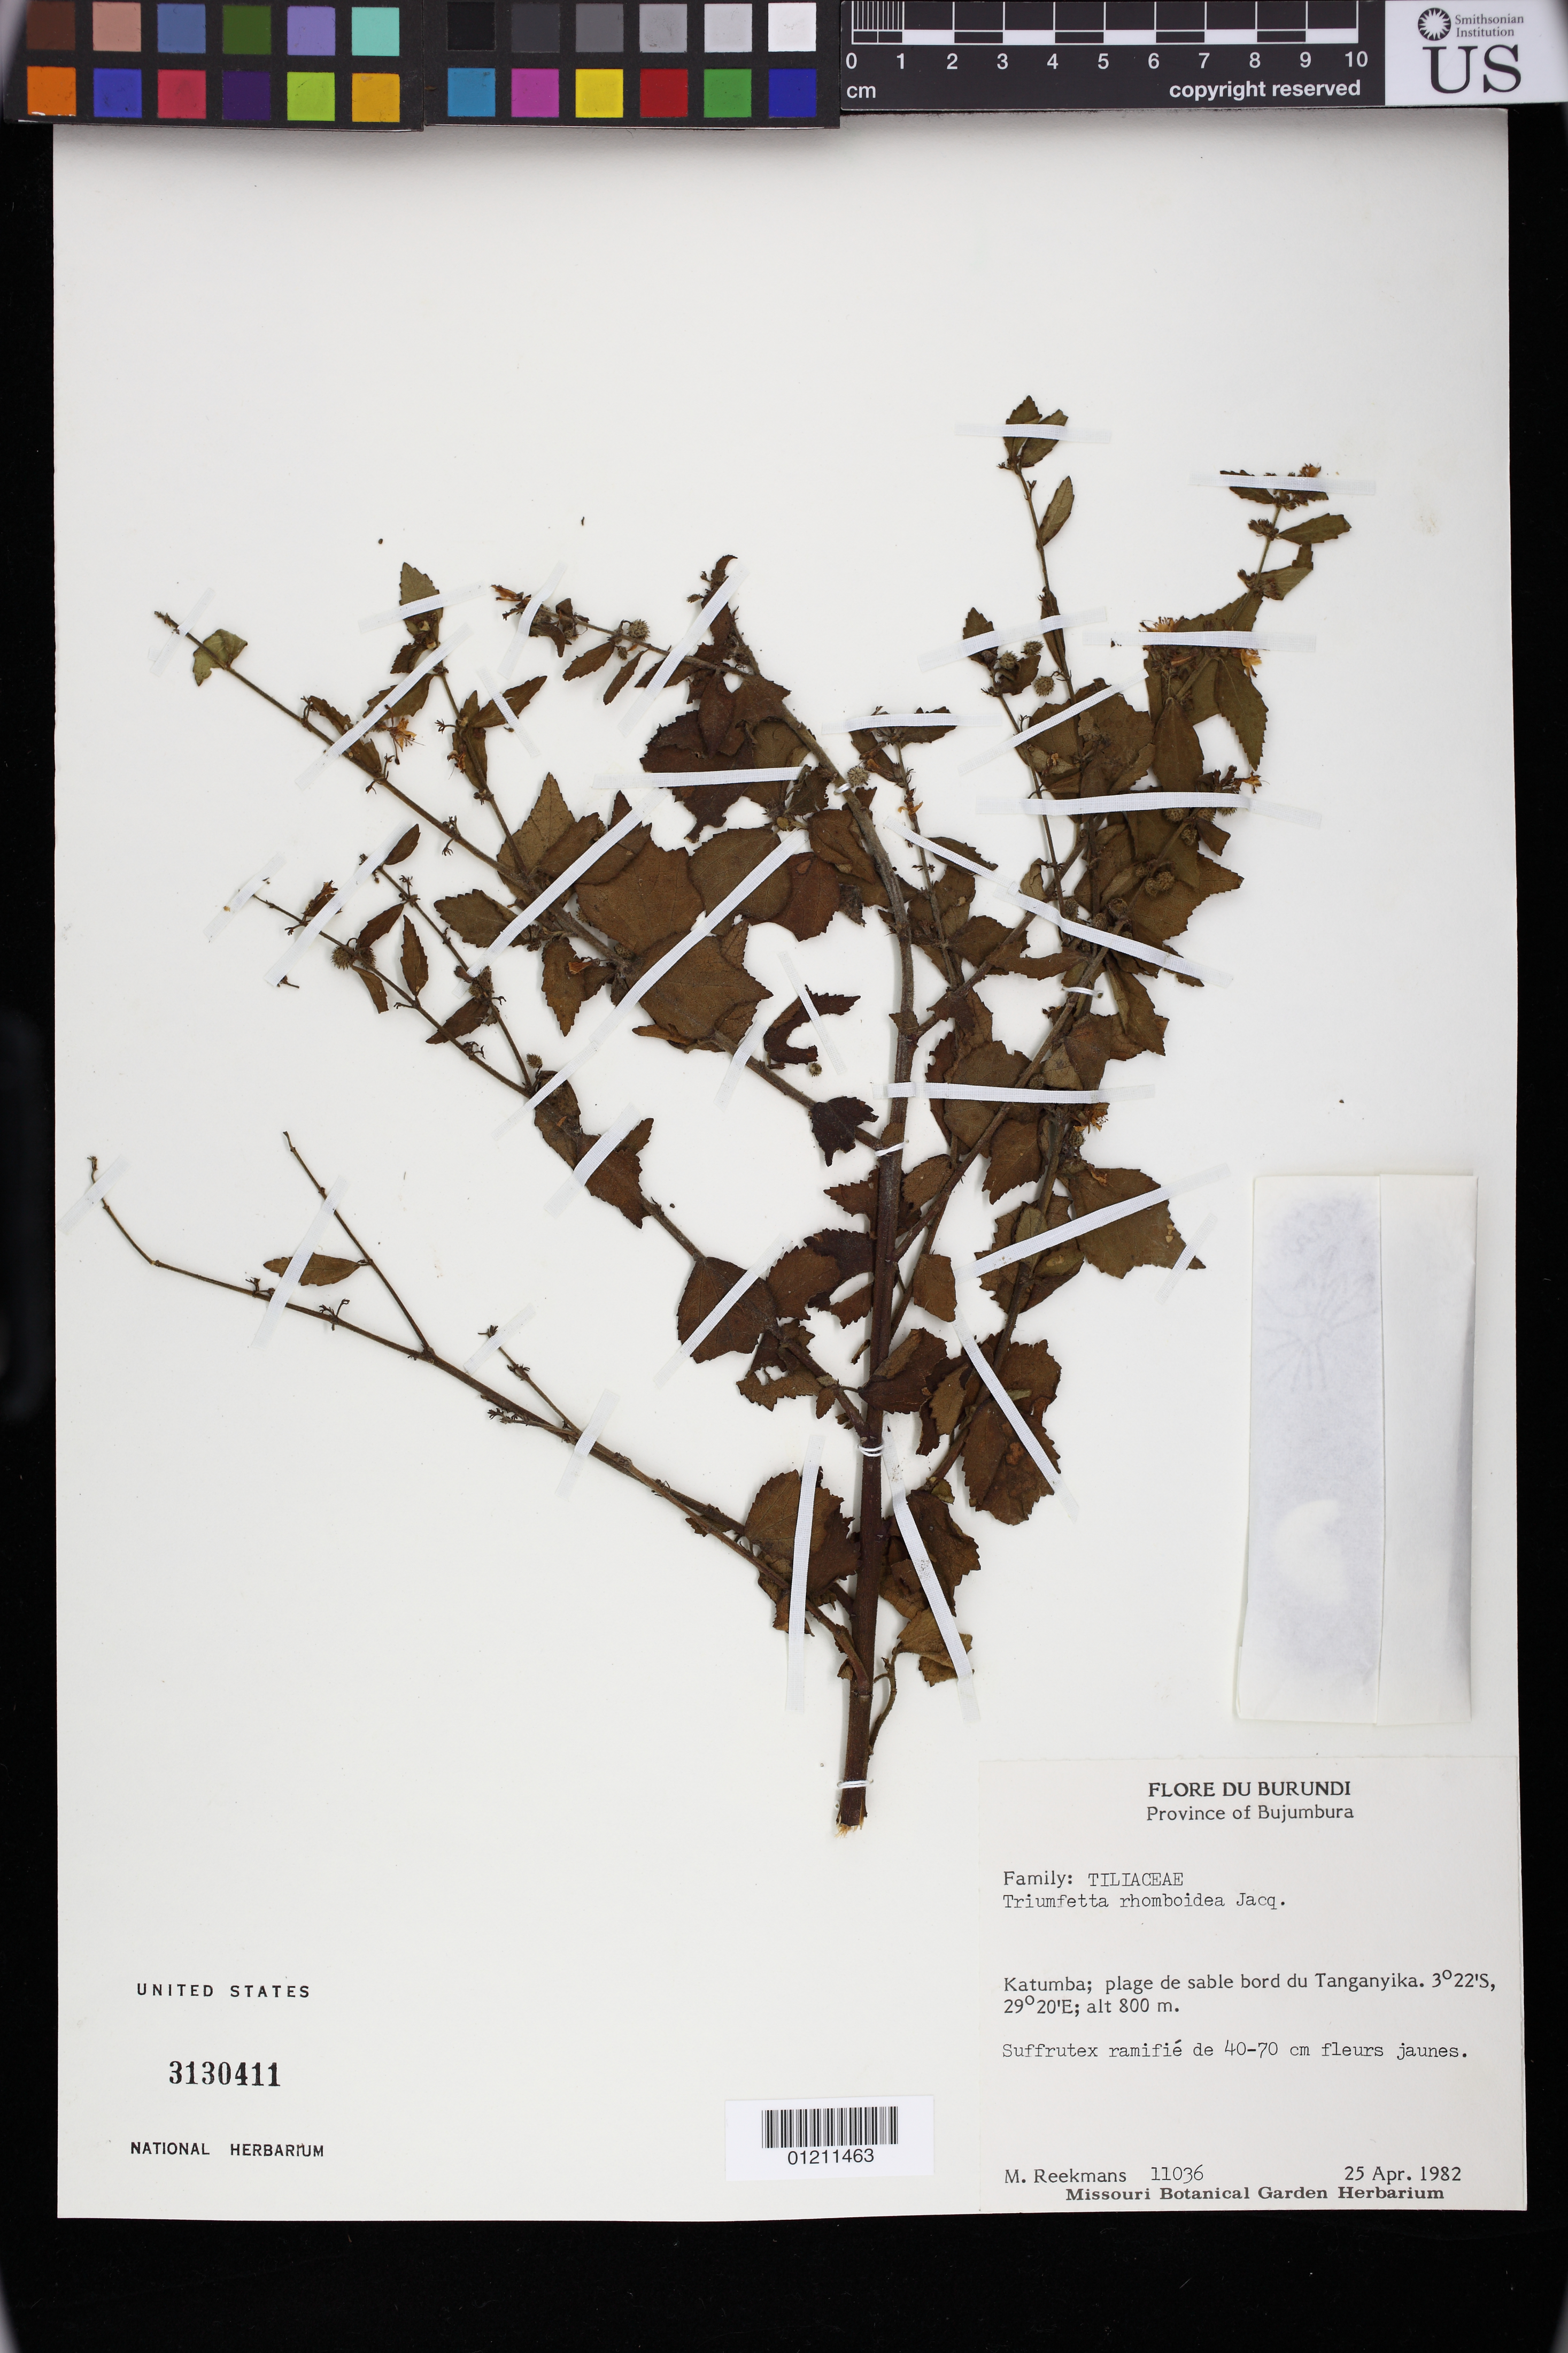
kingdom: Plantae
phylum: Tracheophyta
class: Magnoliopsida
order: Malvales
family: Malvaceae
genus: Triumfetta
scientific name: Triumfetta rhomboidea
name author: Jacq.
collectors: M. Reekmans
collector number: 11036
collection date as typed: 25 Apr 1982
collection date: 1982-04-25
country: Burundi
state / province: Bujumbura Mairie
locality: Province of Bujumbura. Katumba; plage de sable bord du Tanganyika.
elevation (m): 800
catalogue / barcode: US 3130411